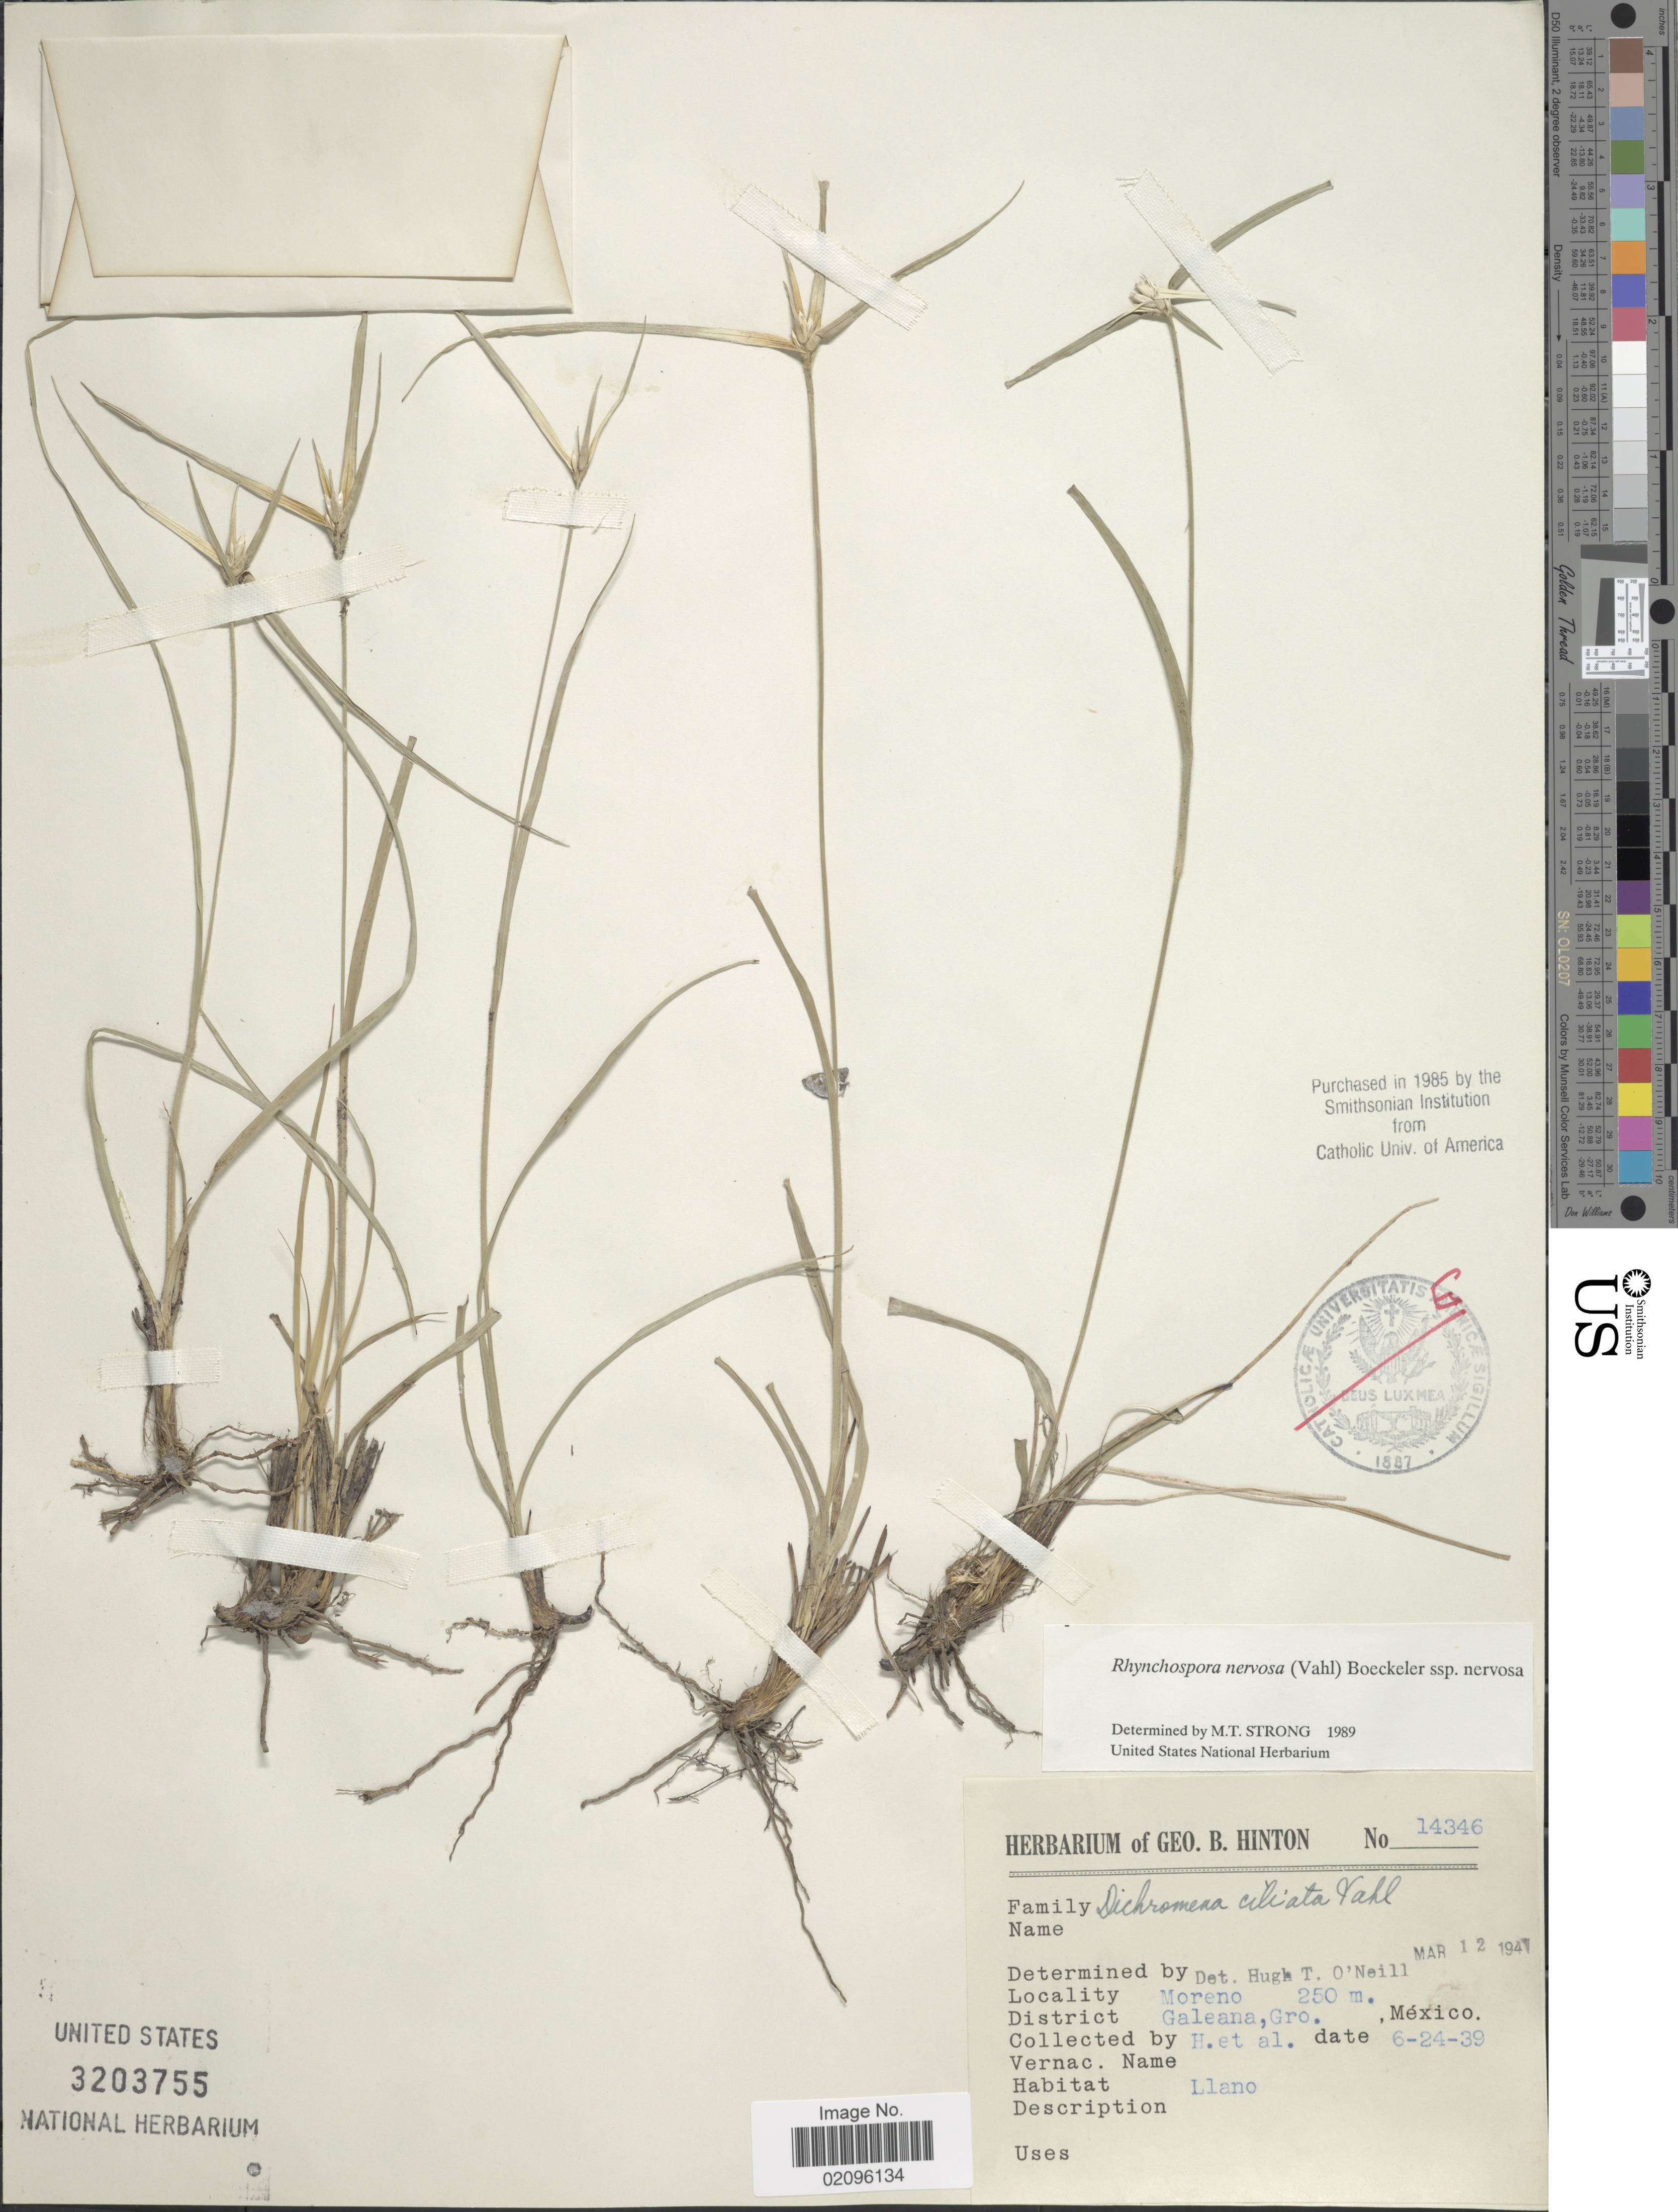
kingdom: Plantae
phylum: Tracheophyta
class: Liliopsida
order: Poales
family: Cyperaceae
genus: Rhynchospora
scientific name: Rhynchospora nervosa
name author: (Vahl) Boeckeler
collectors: G. B. Hinton & et al.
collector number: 14346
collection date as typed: Transcribed d/m/y: 24/6/39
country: Mexico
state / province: Guerrero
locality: Manchon, District Galeana.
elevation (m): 250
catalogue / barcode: US 3203755